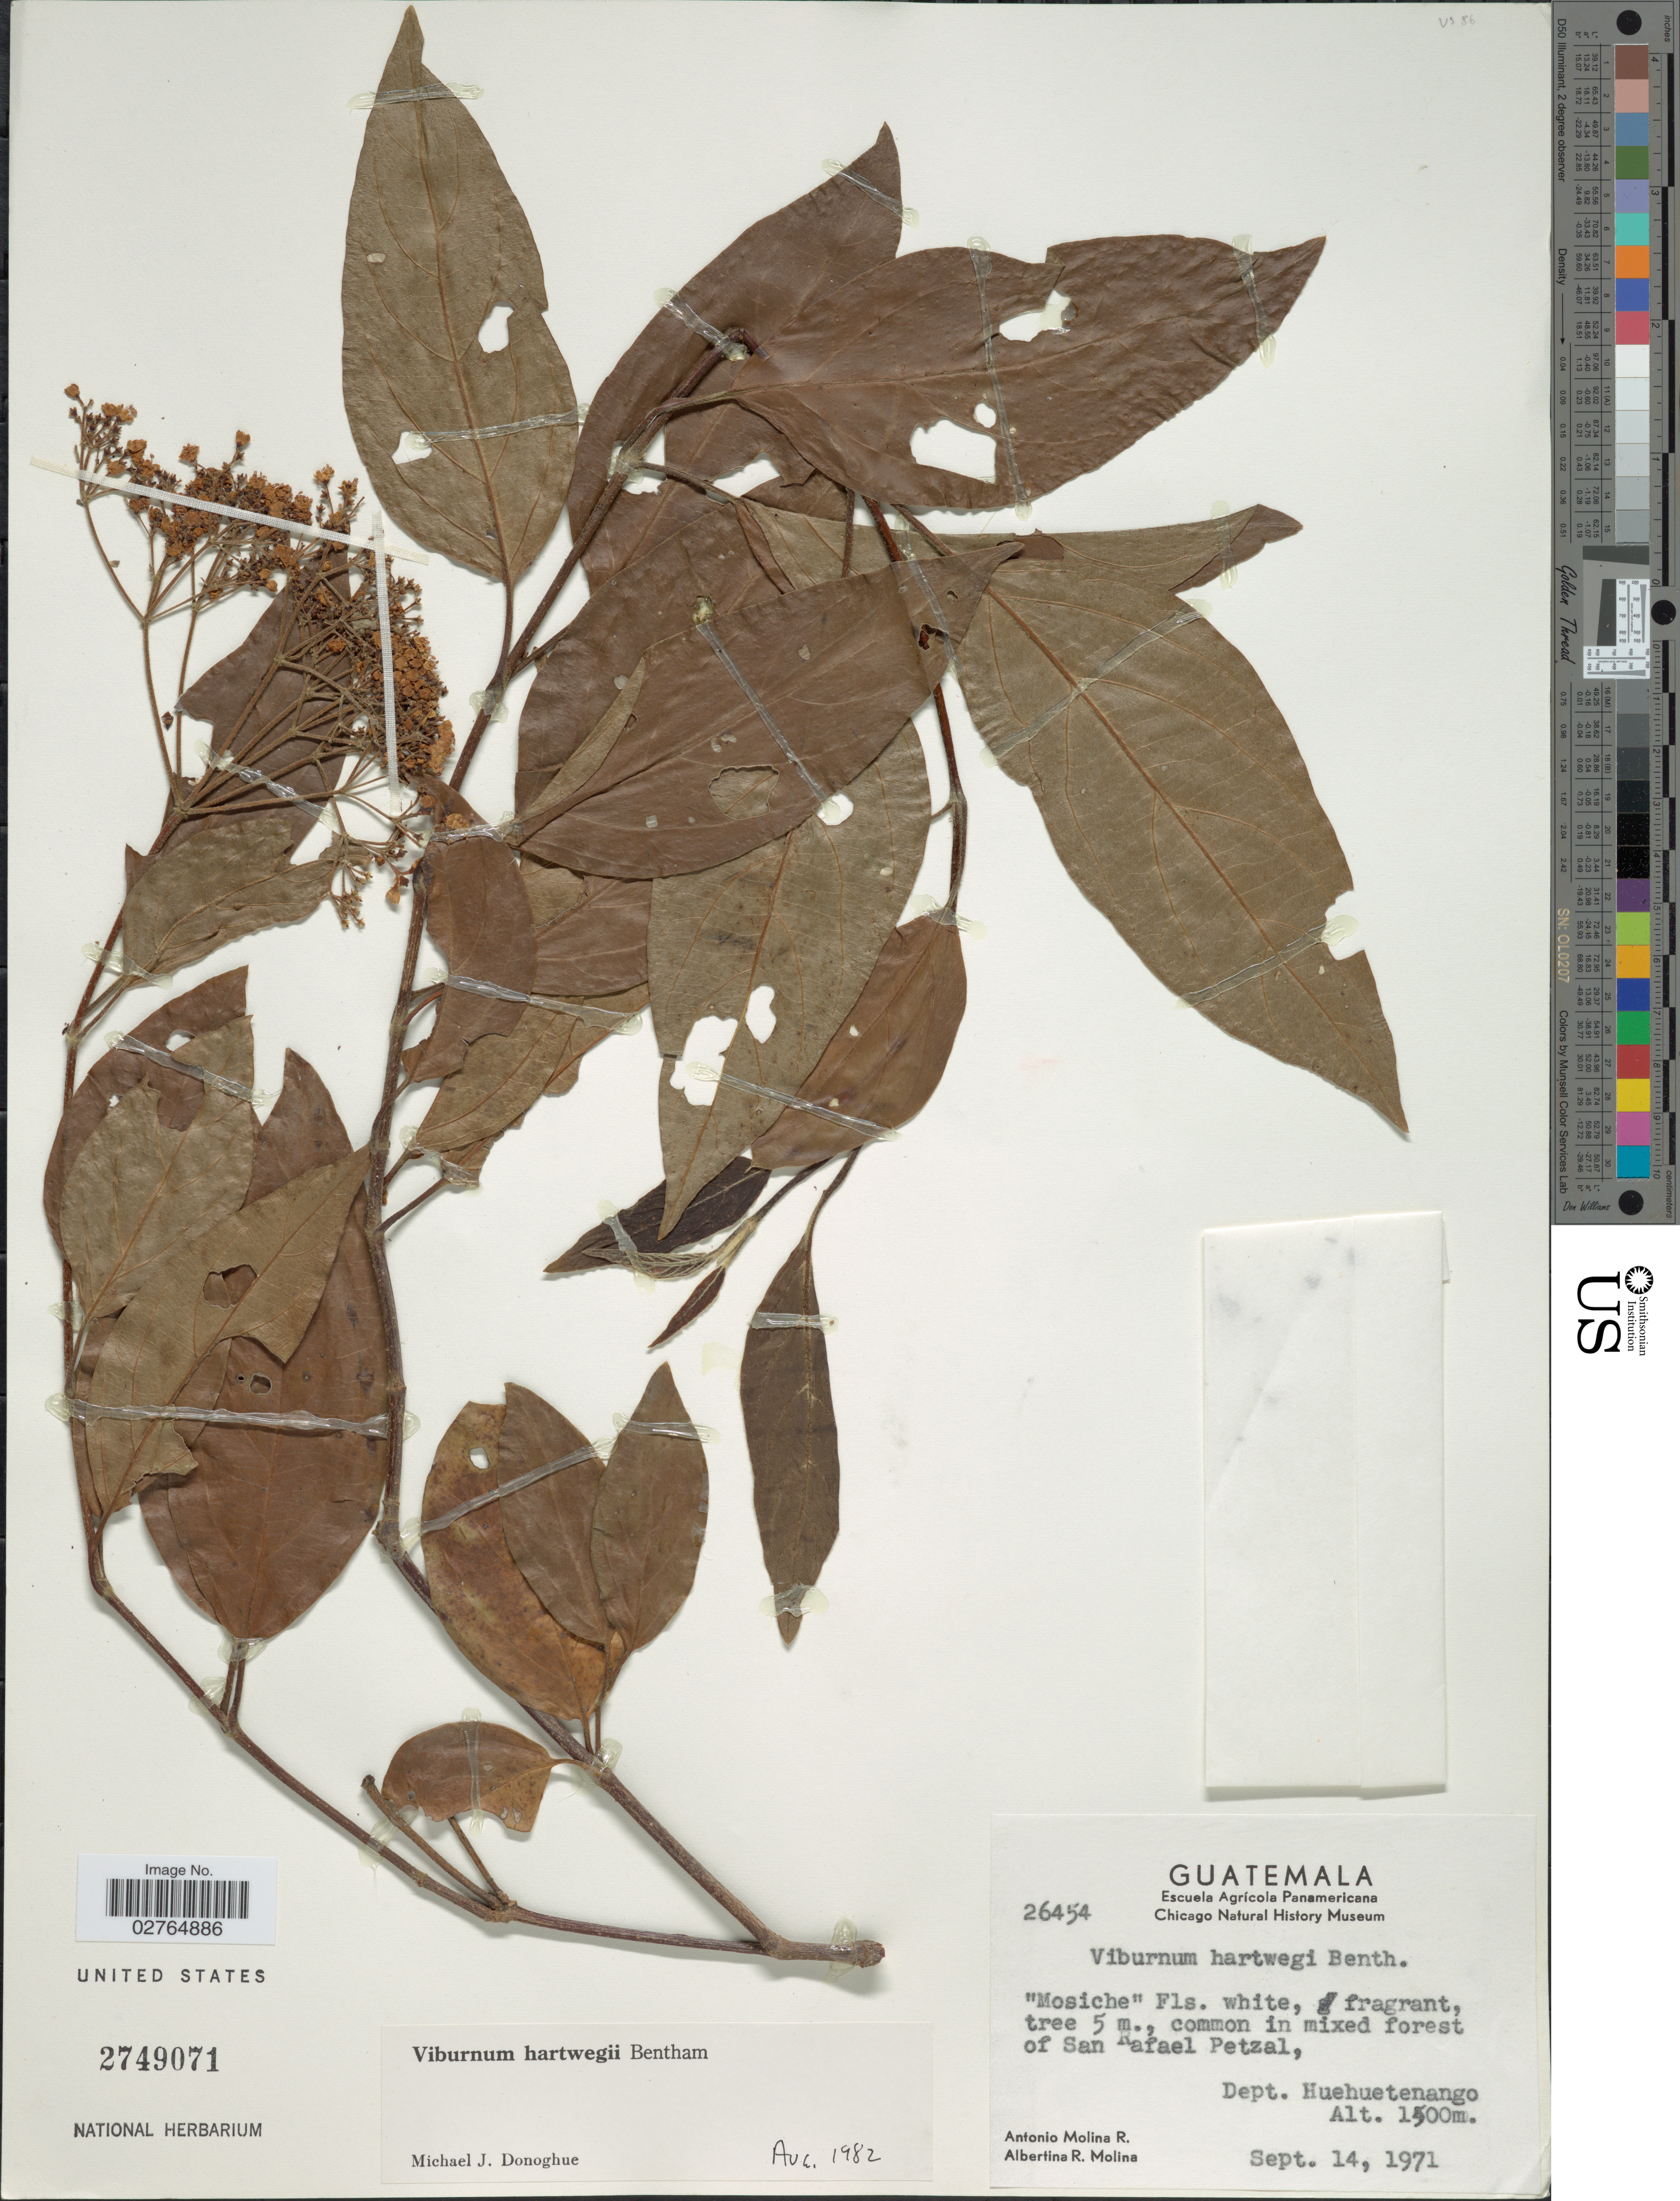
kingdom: Plantae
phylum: Tracheophyta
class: Magnoliopsida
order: Dipsacales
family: Viburnaceae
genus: Viburnum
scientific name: Viburnum hartwegii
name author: Benth.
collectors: A. Molina R. & A. R. Molina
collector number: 26454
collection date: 1971-09-14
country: Guatemala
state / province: Huehuetenango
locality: Common in mixed forest of San Rafael Petzal, Dept. Huehuetenango.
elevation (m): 1500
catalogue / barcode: US 2749071